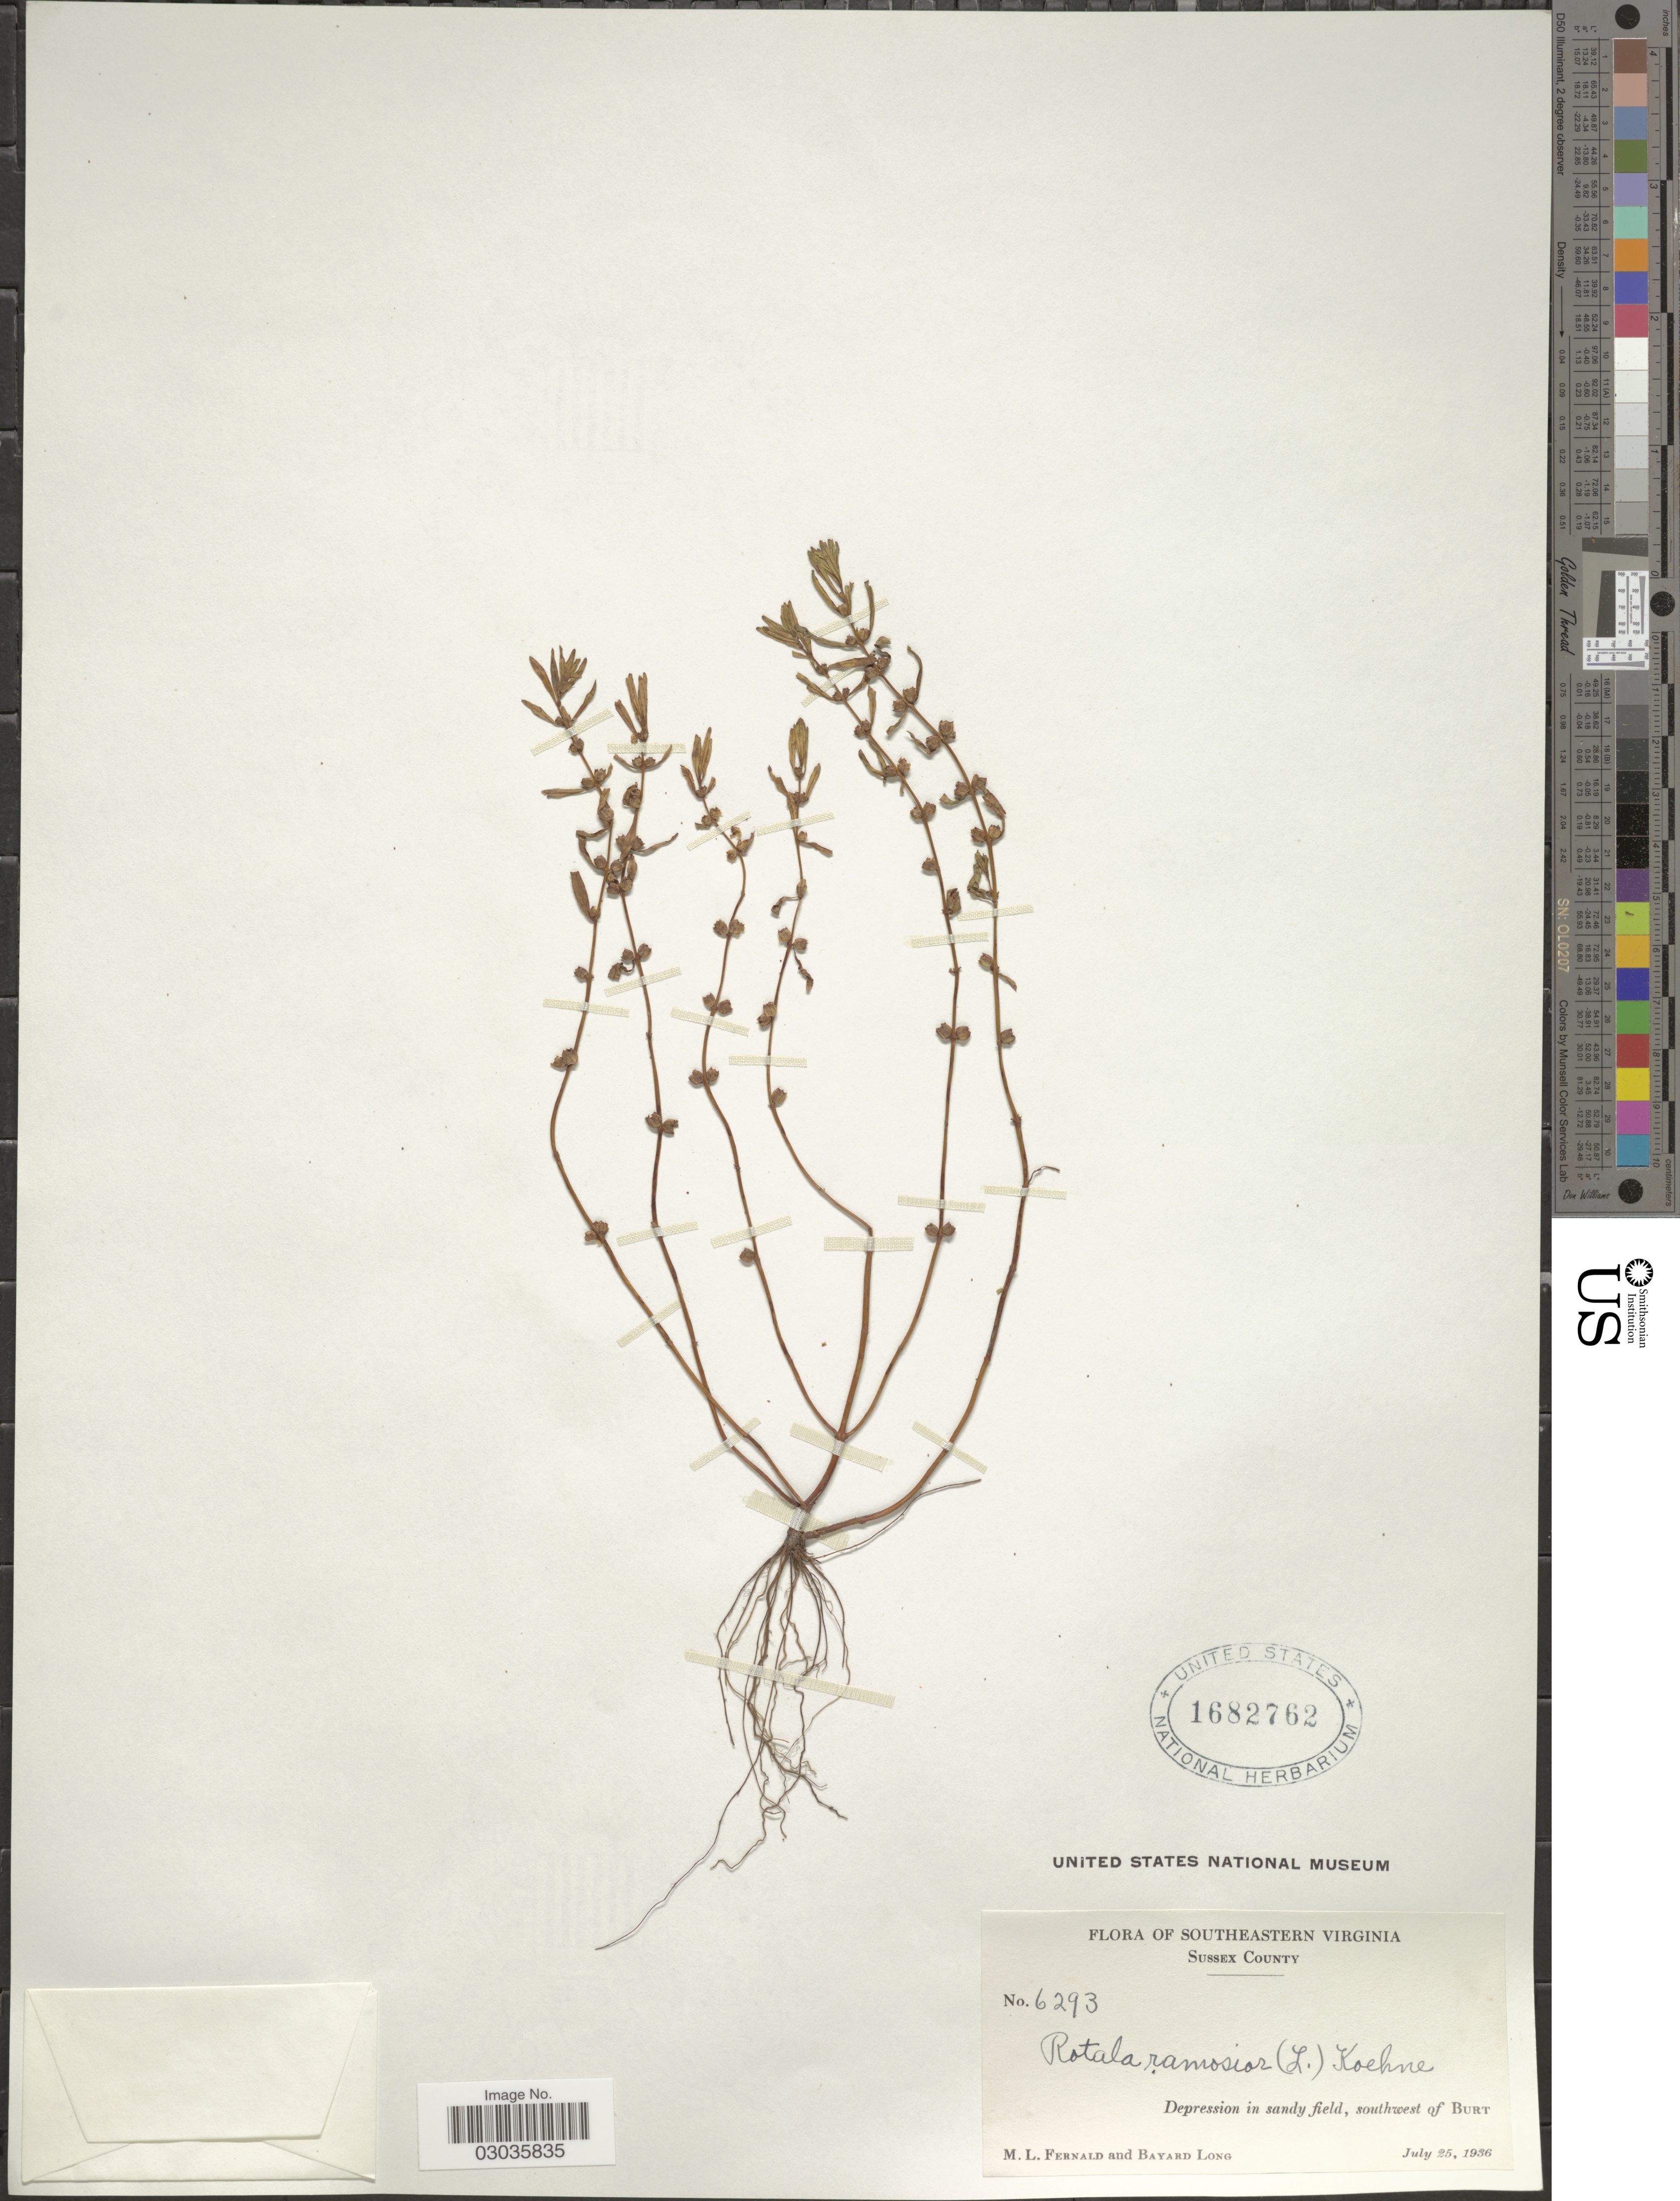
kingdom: Plantae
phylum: Tracheophyta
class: Magnoliopsida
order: Myrtales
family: Lythraceae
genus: Rotala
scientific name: Rotala ramosior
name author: (L.) Koehne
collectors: M. L. Fernald & B. Long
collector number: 6293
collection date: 1936-07-25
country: United States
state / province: Virginia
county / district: Sussex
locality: Southeastern Virginia. Sussex County. Depression in sandy field, southwest of Burt.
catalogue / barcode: US 1682762